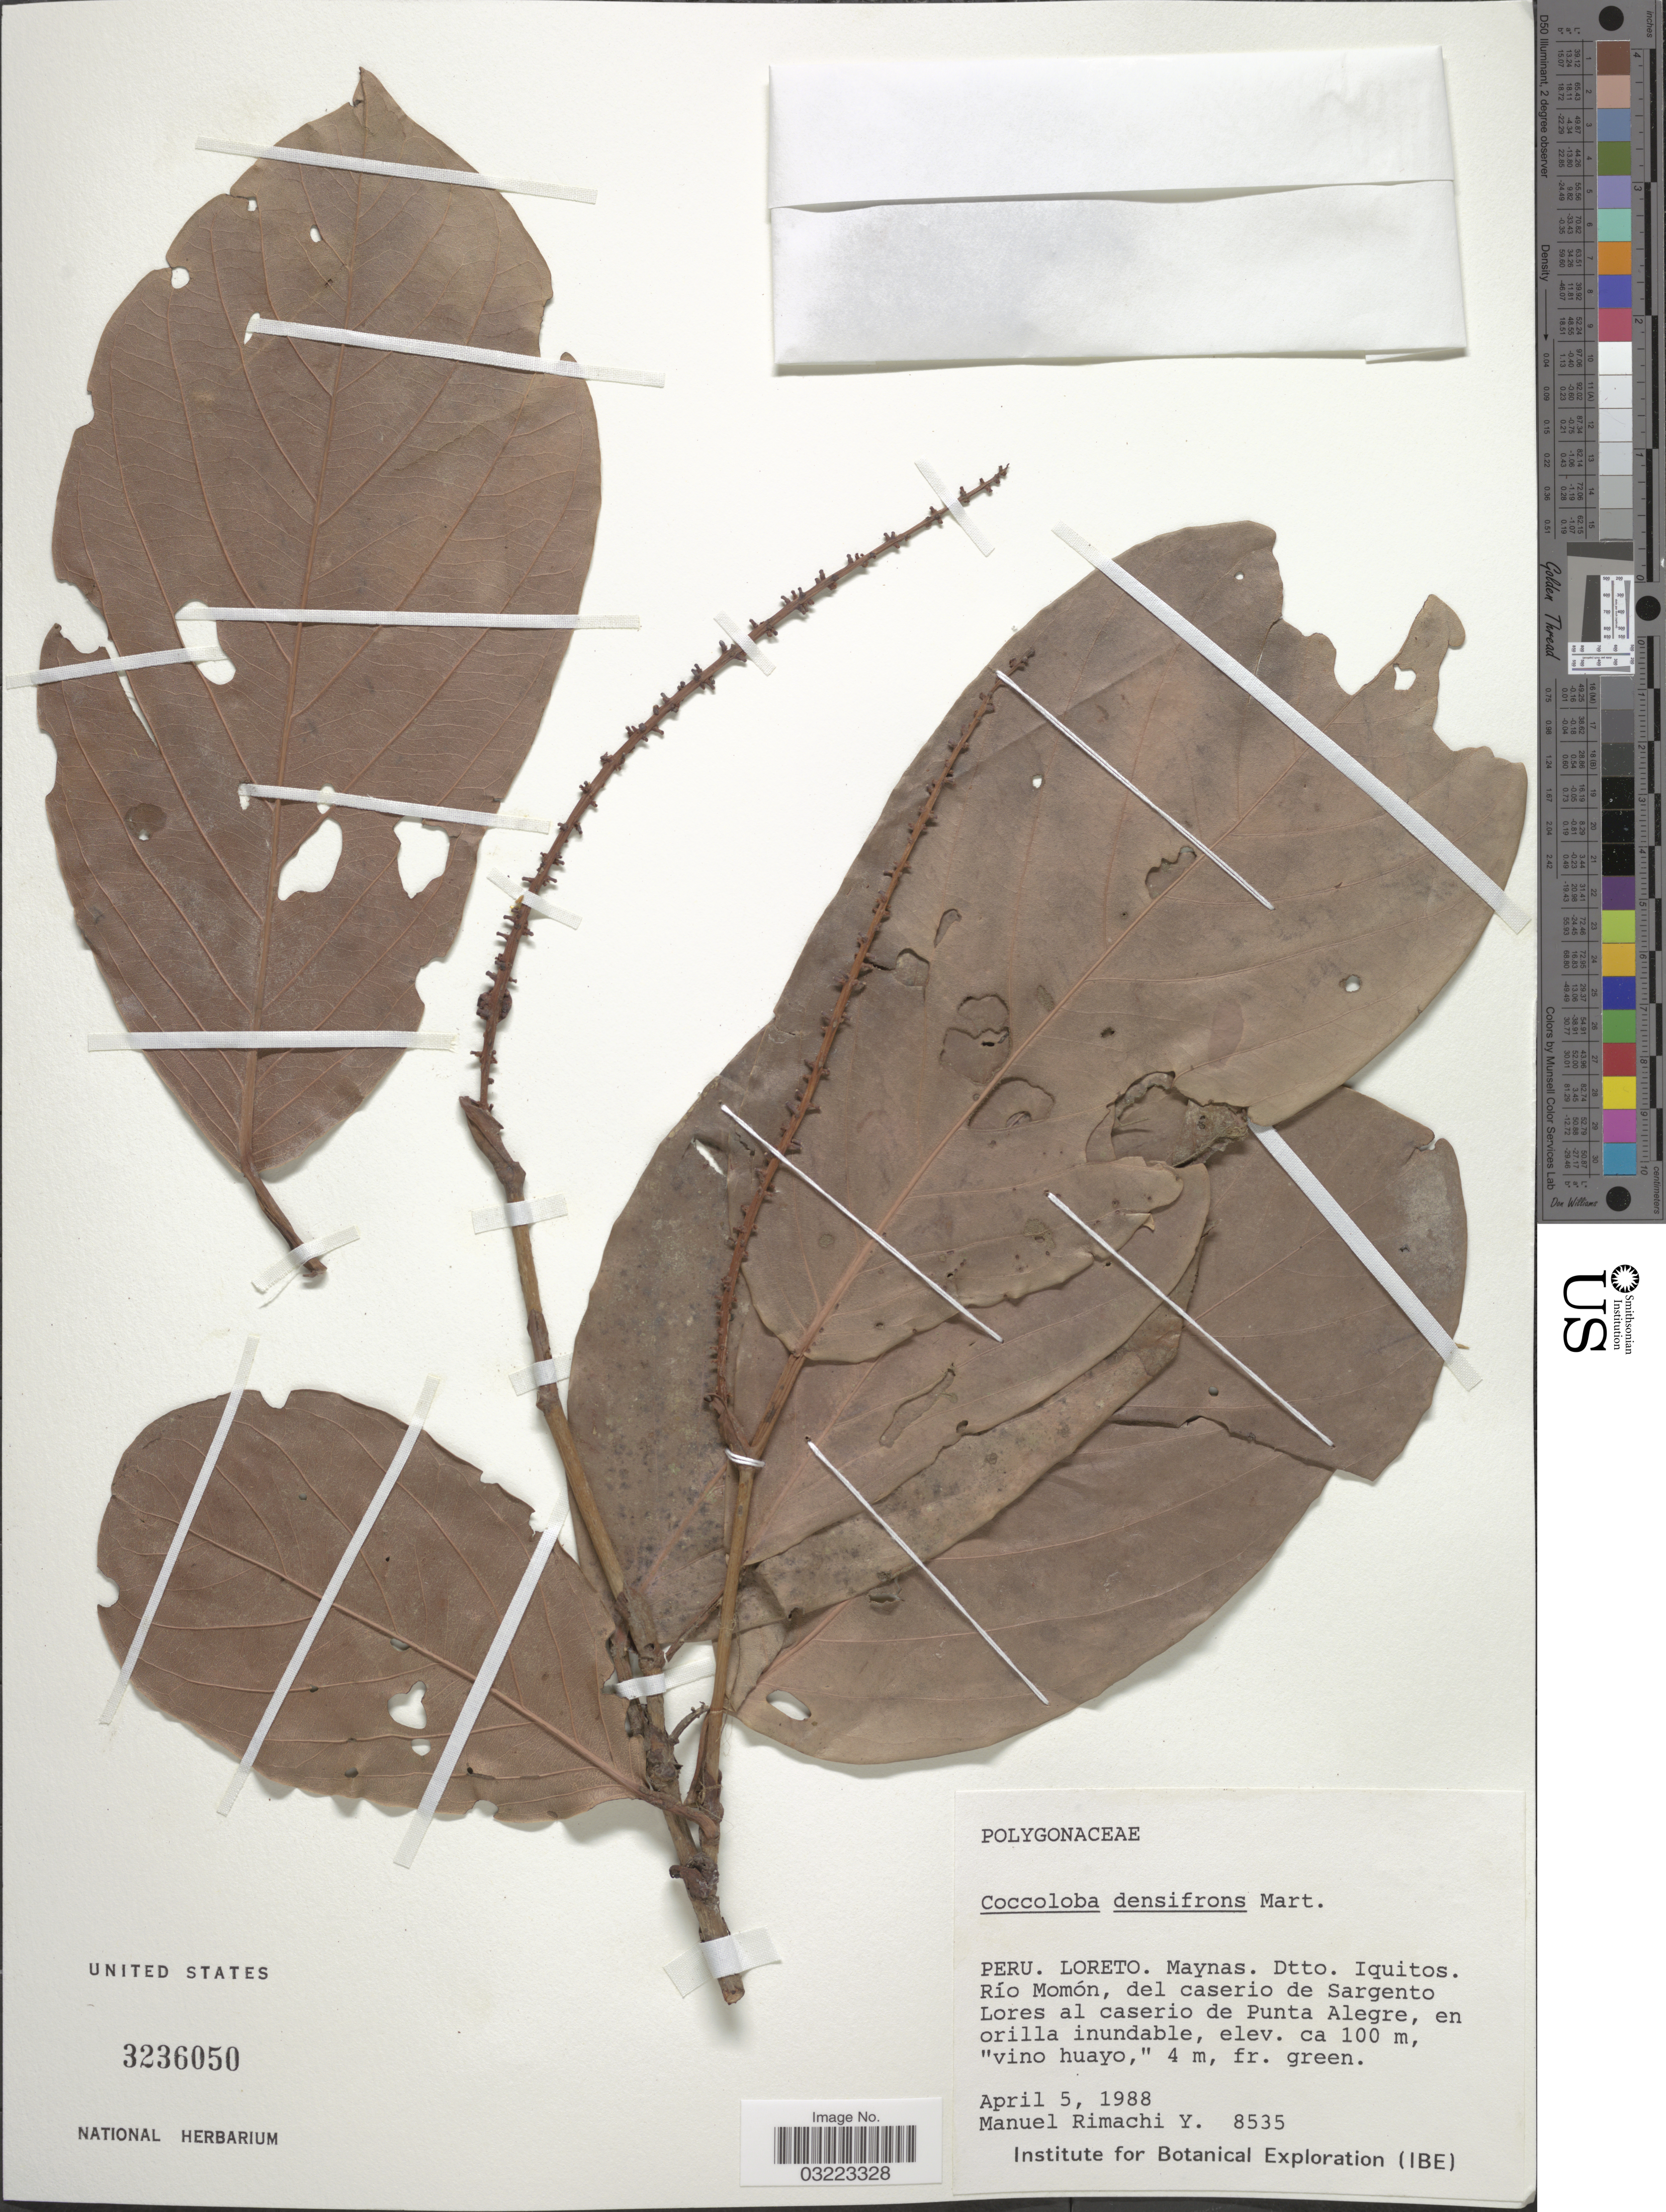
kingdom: Plantae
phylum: Tracheophyta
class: Magnoliopsida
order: Caryophyllales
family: Polygonaceae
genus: Coccoloba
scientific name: Coccoloba densifrons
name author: Mart. ex Meisn.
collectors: M. Rimachi Y.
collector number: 8535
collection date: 1988-04-05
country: Peru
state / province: Loreto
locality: Maynas. Dtto. Iquitos. Río Momón, del caserio de Sargento Lores al caserio de Punta Alegre.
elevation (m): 100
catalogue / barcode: US 3236050